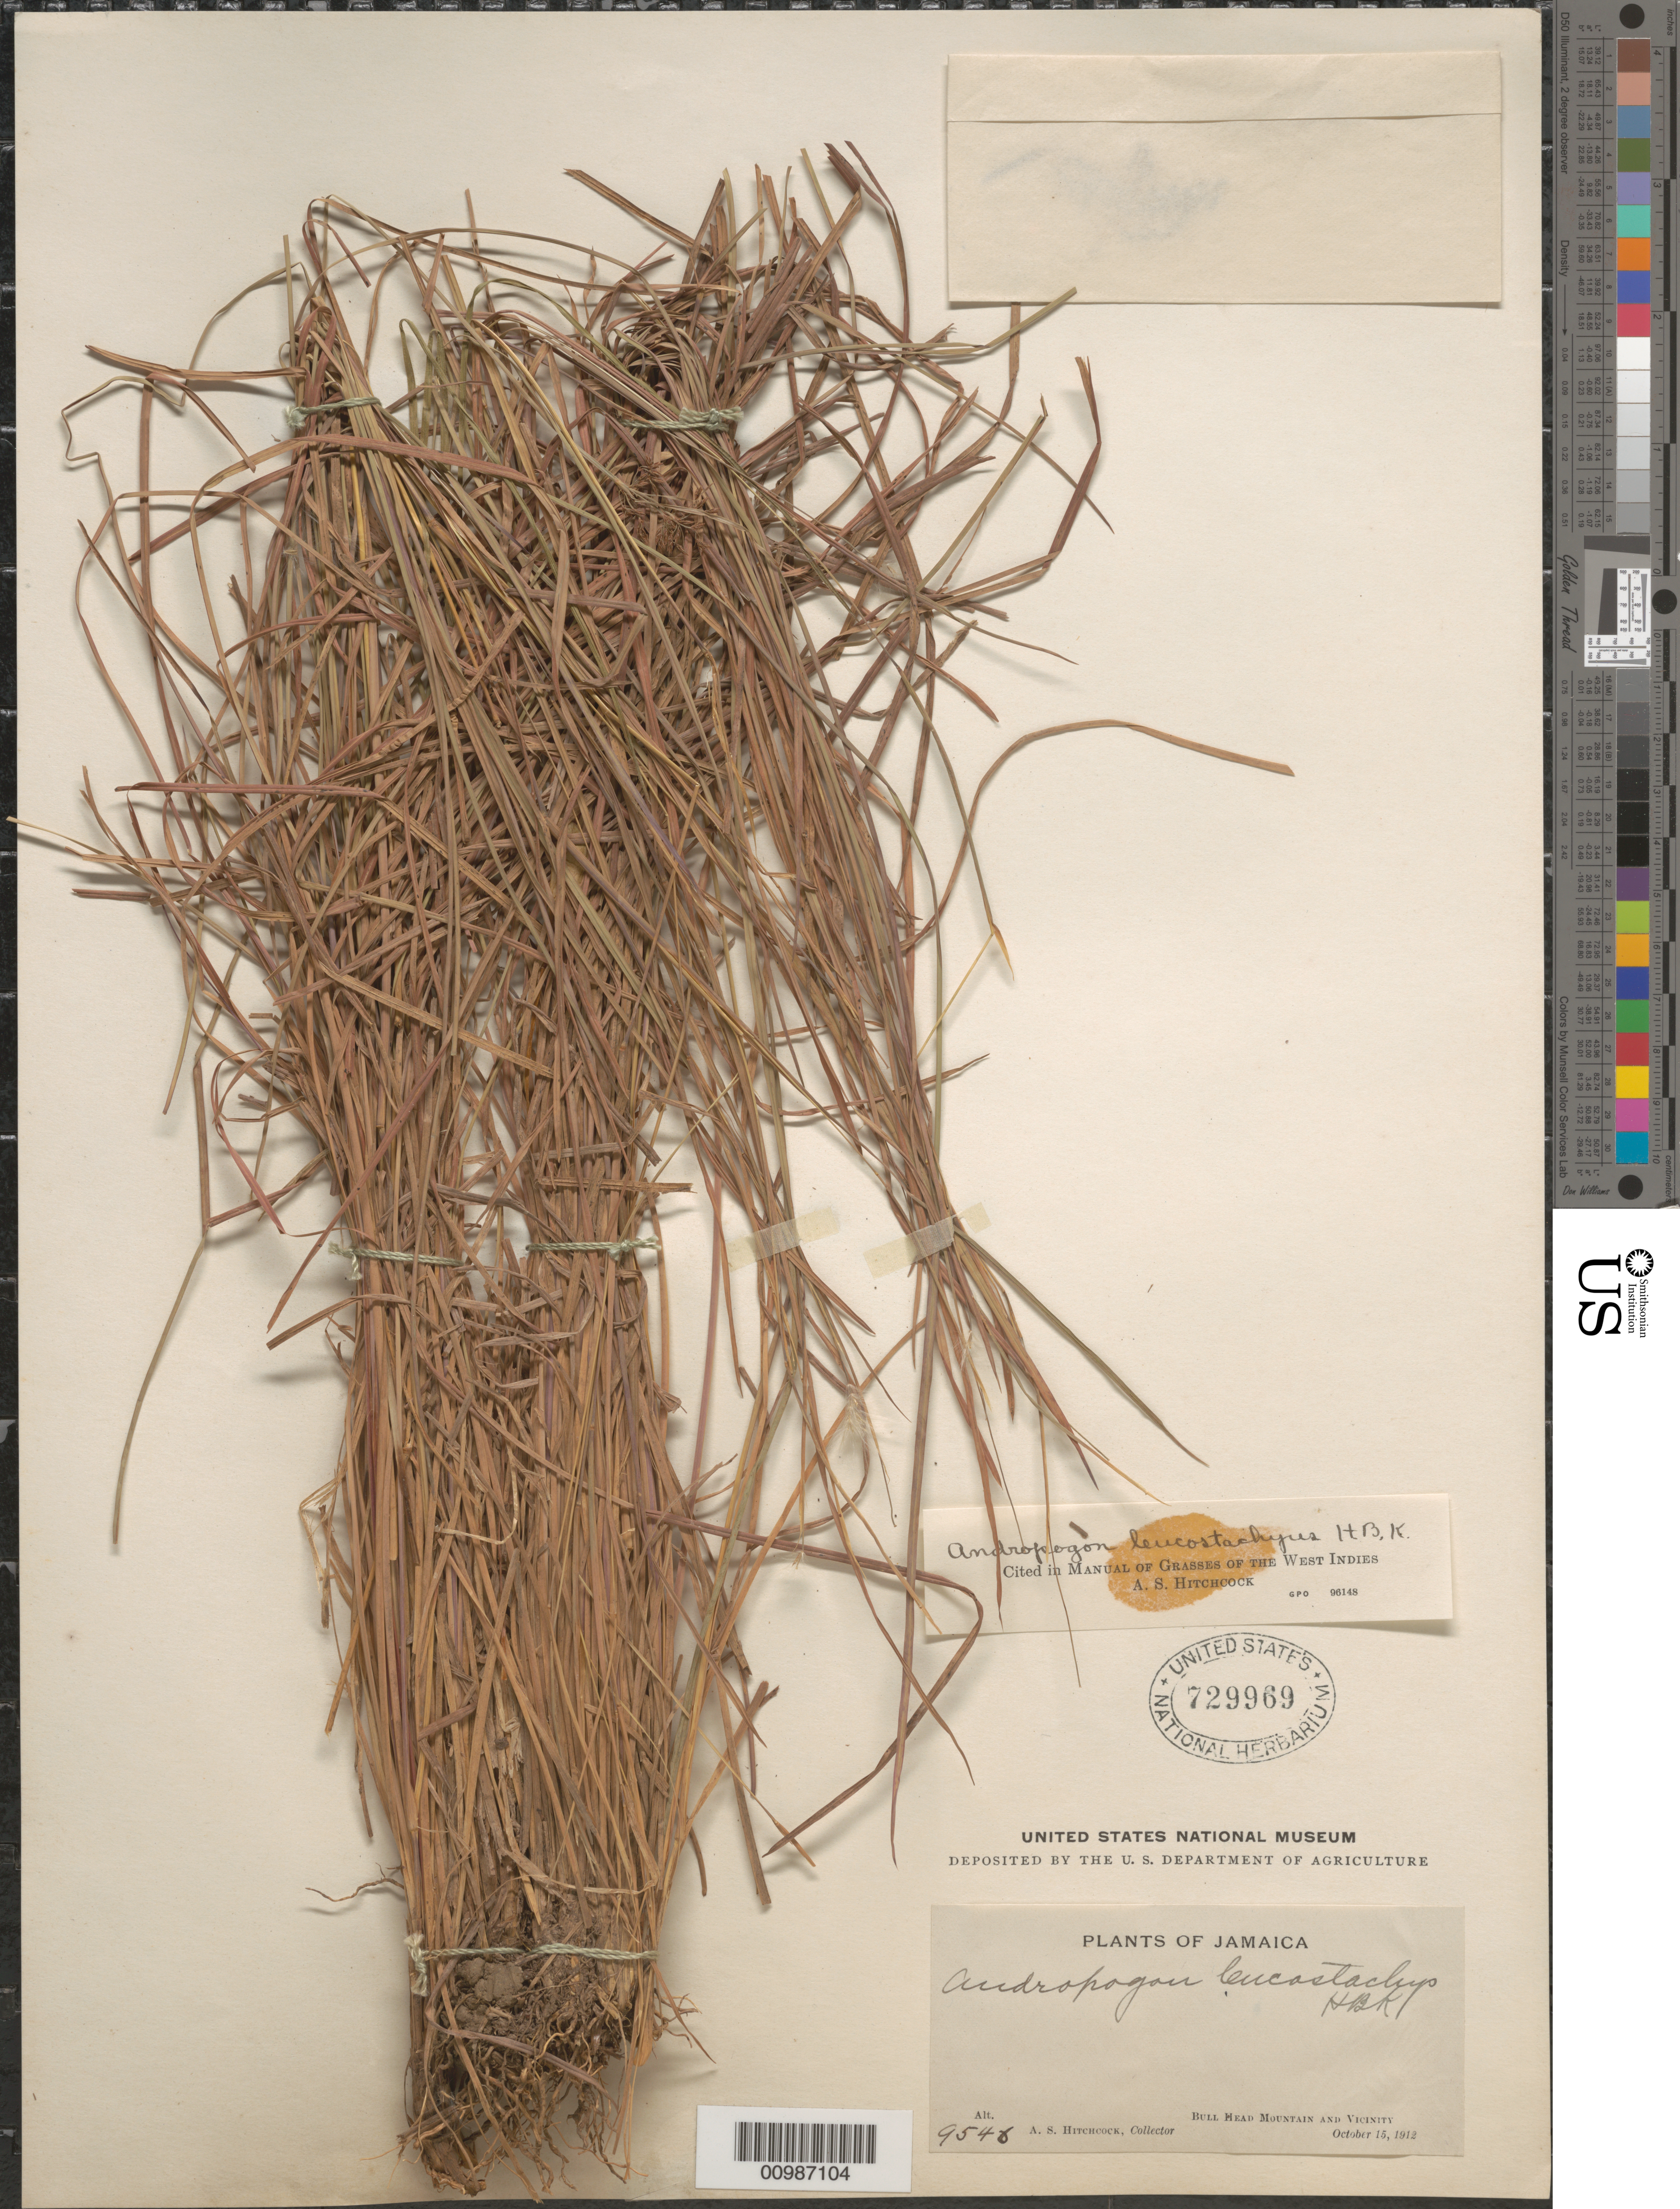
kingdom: Plantae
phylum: Tracheophyta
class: Liliopsida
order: Poales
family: Poaceae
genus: Andropogon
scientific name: Andropogon leucostachyus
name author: Kunth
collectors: A. S. Hitchcock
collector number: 9548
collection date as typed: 15 Oct 1912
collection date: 1912-10-15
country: Jamaica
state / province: Clarendon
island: Jamaica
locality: Bullhead Mountain and Vicinity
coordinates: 0 N, 0 E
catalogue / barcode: US 729969